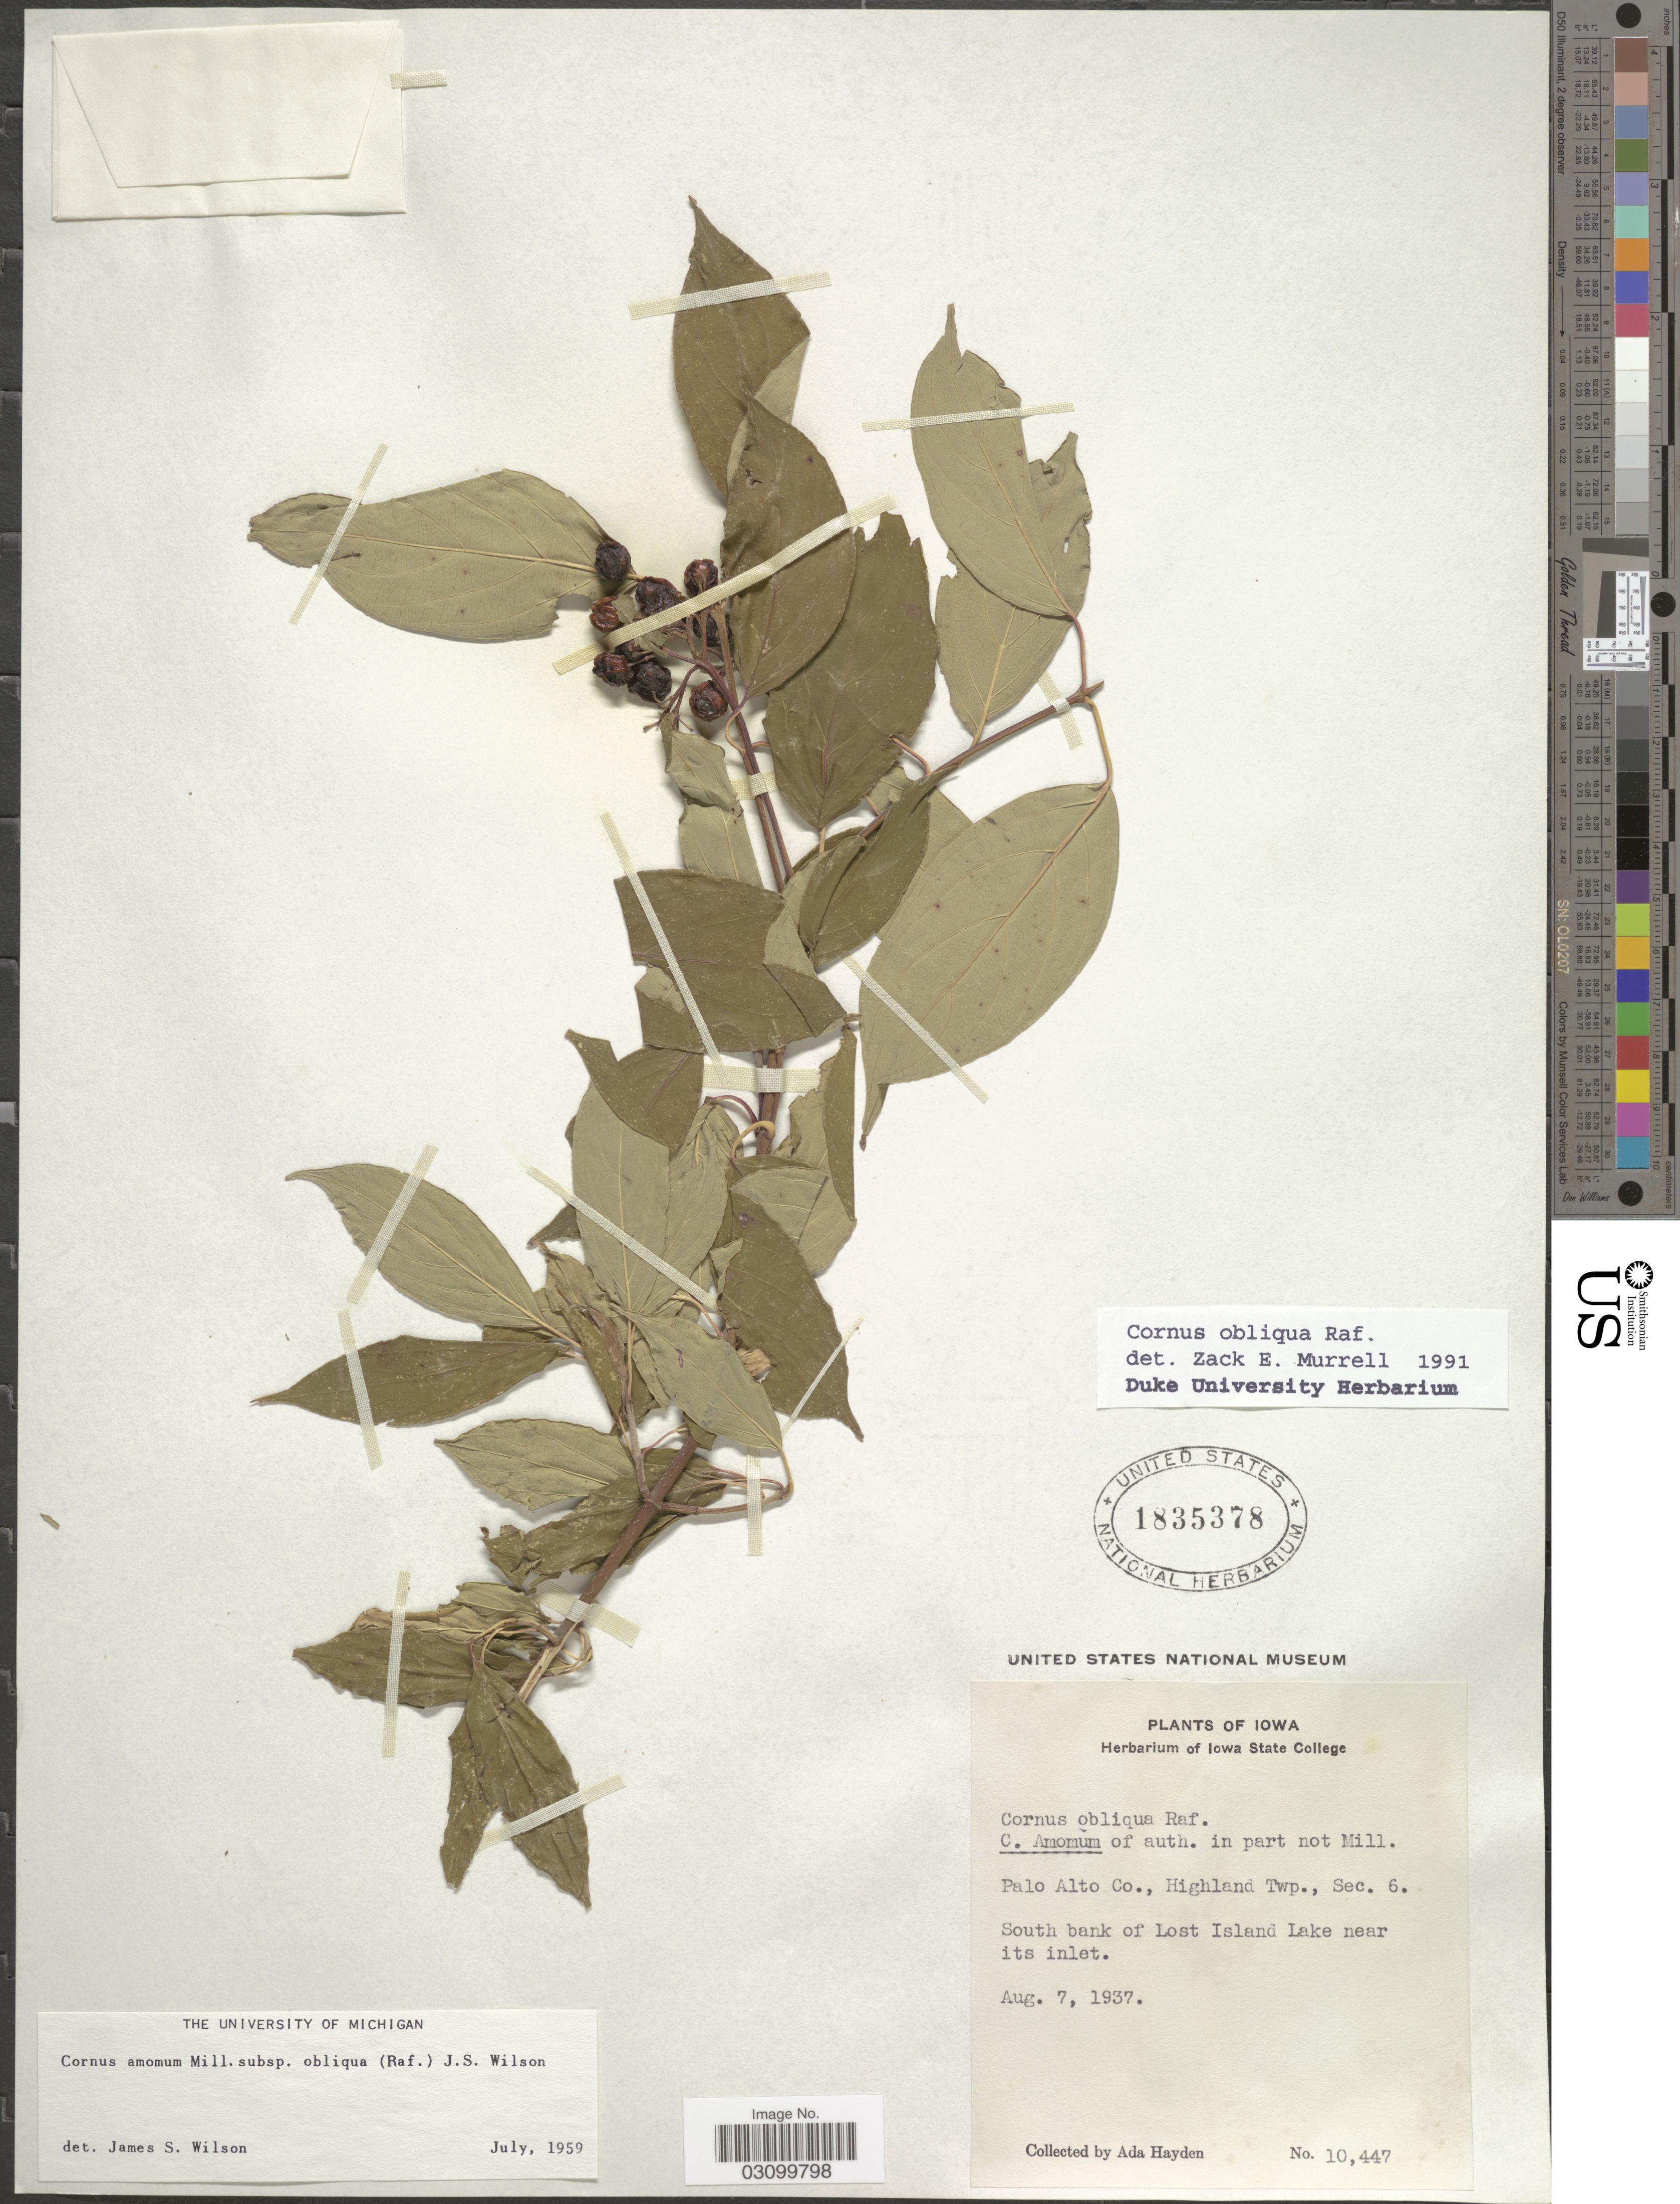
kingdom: Plantae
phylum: Tracheophyta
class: Magnoliopsida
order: Cornales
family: Cornaceae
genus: Cornus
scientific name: Cornus obliqua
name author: Raf.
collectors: Ada Hayden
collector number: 10447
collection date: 1937-08-07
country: United States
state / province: Iowa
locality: Palto Alto Co., Highland Twp., Sec. 6. South bank of Lost Lake near its inlet.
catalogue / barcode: US 1835378